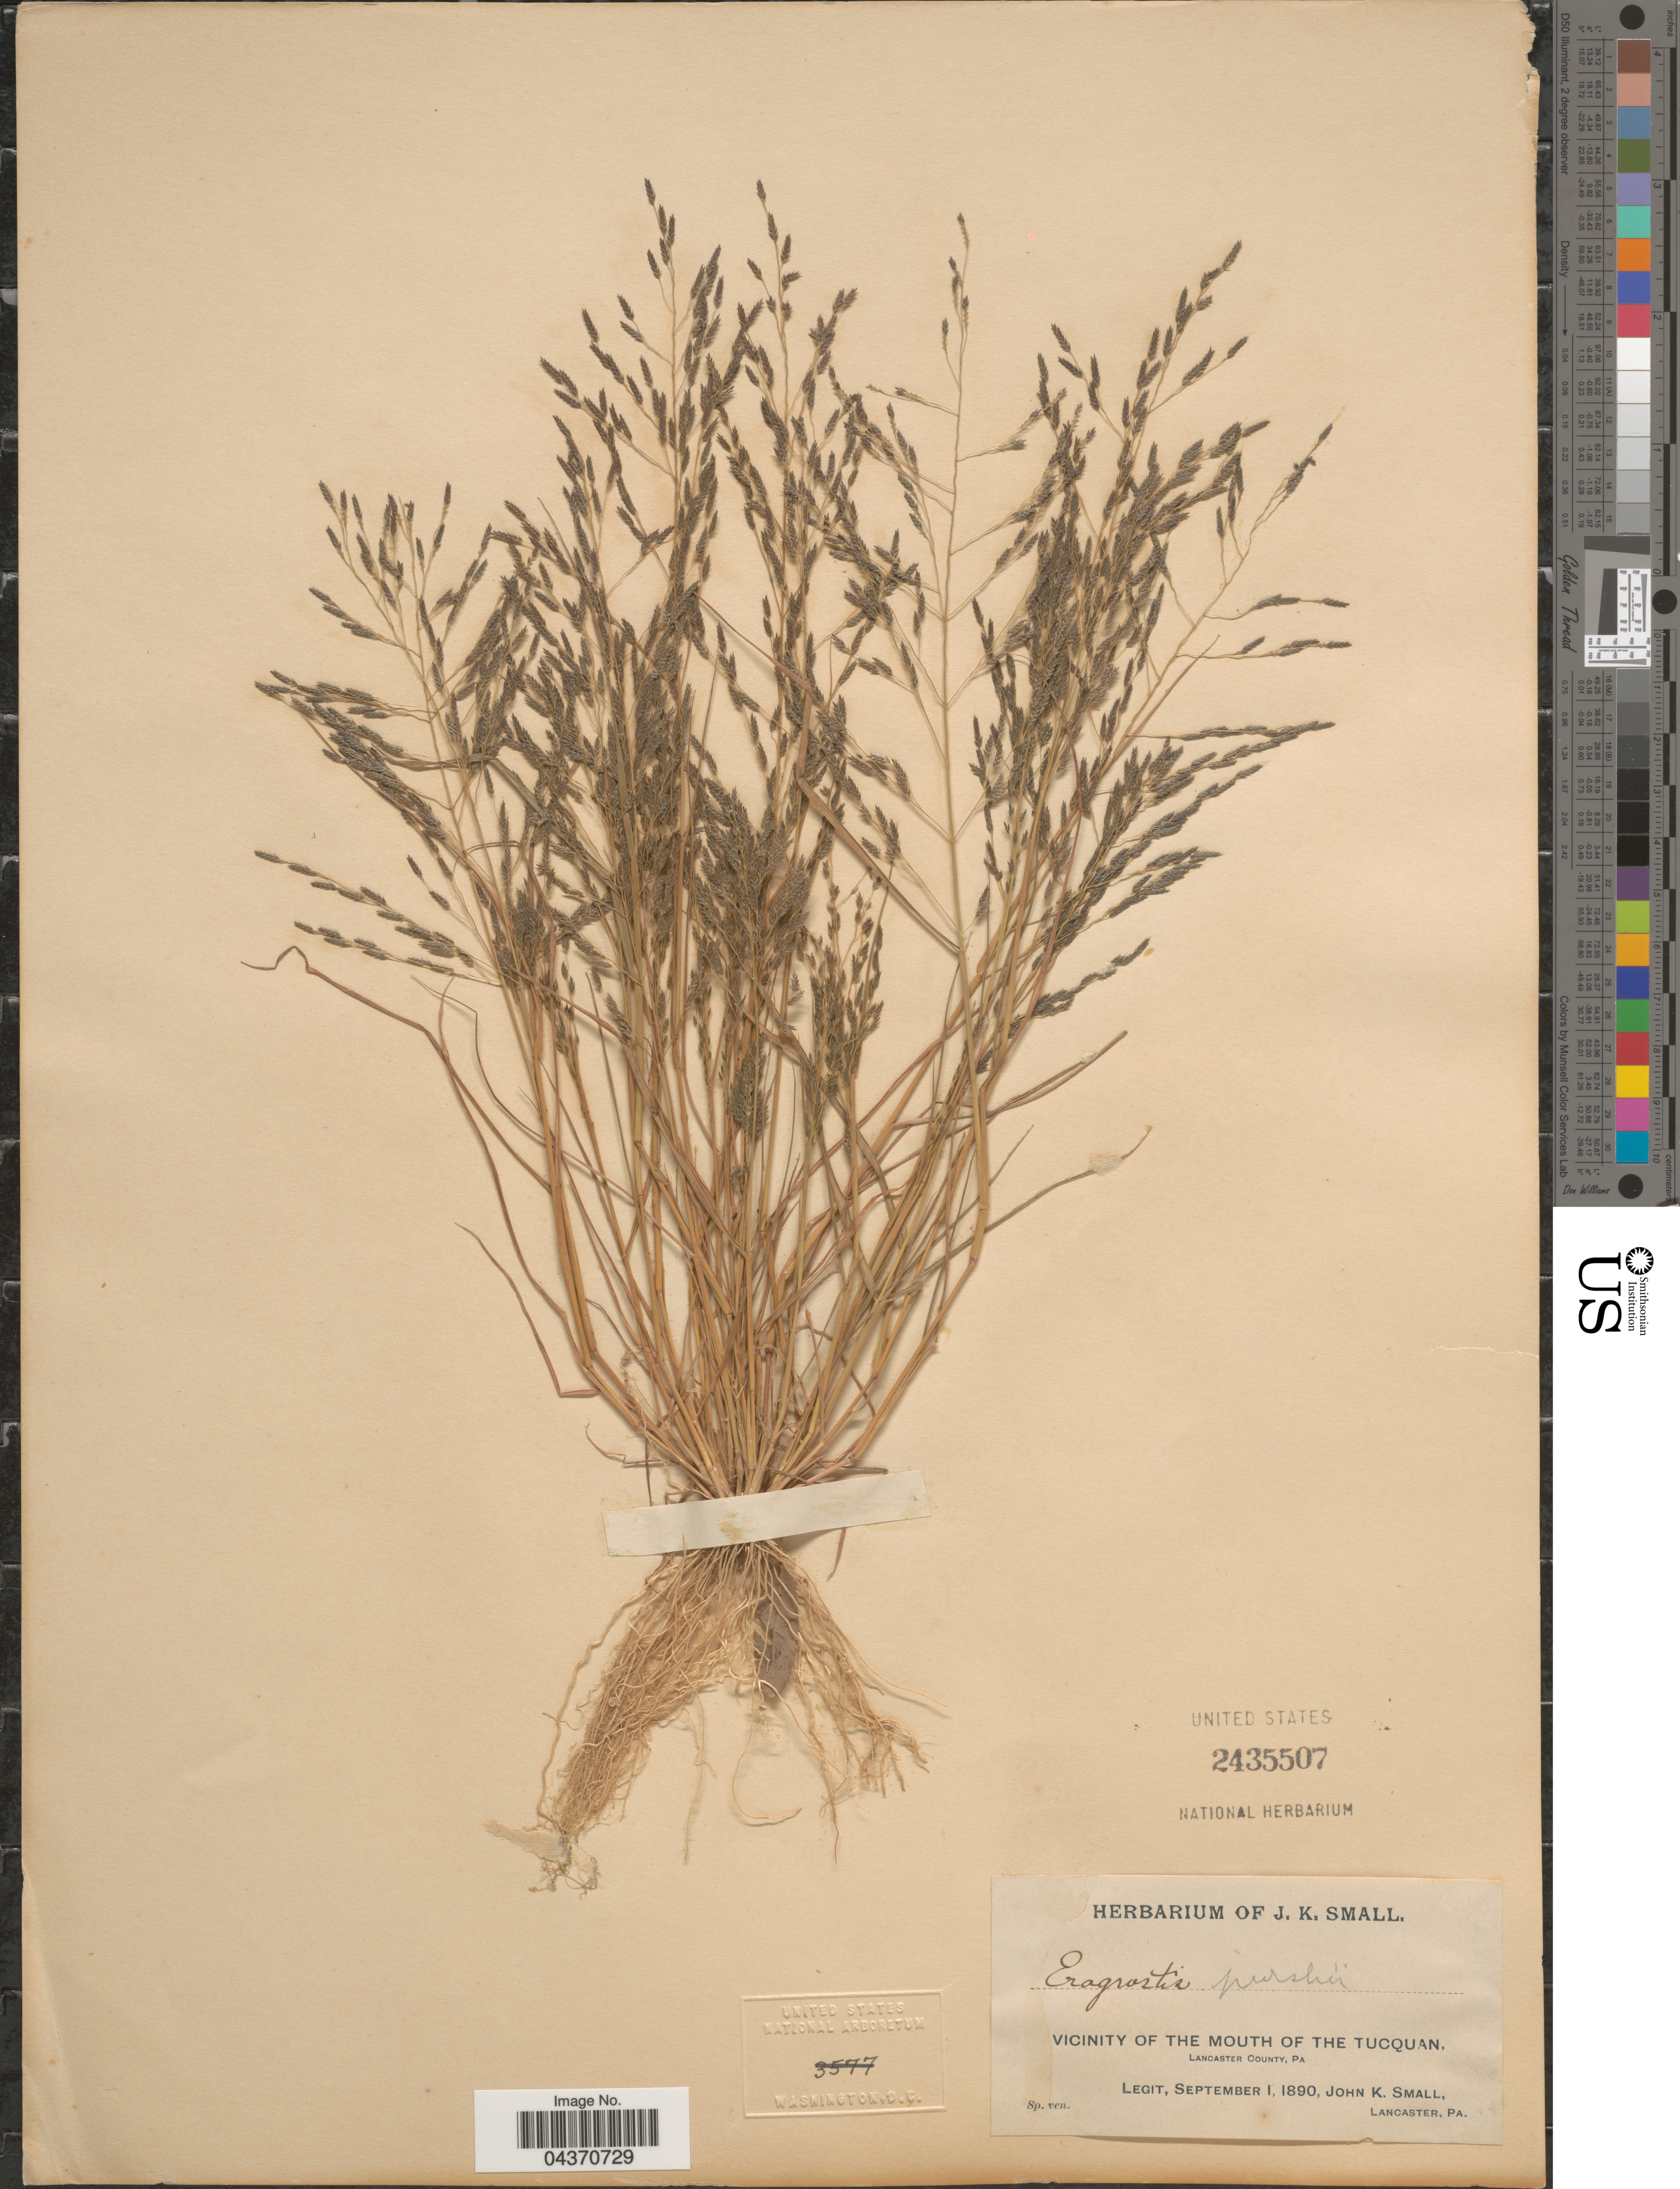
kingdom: Plantae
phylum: Tracheophyta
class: Liliopsida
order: Poales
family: Poaceae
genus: Eragrostis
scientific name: Eragrostis pilosa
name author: (L.) P. Beauv.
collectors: J. K. Small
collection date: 1890-09-01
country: United States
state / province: Pennsylvania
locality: Vicinity of the mouth of The Tucquan, Lancaster County.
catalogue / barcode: US 2435507